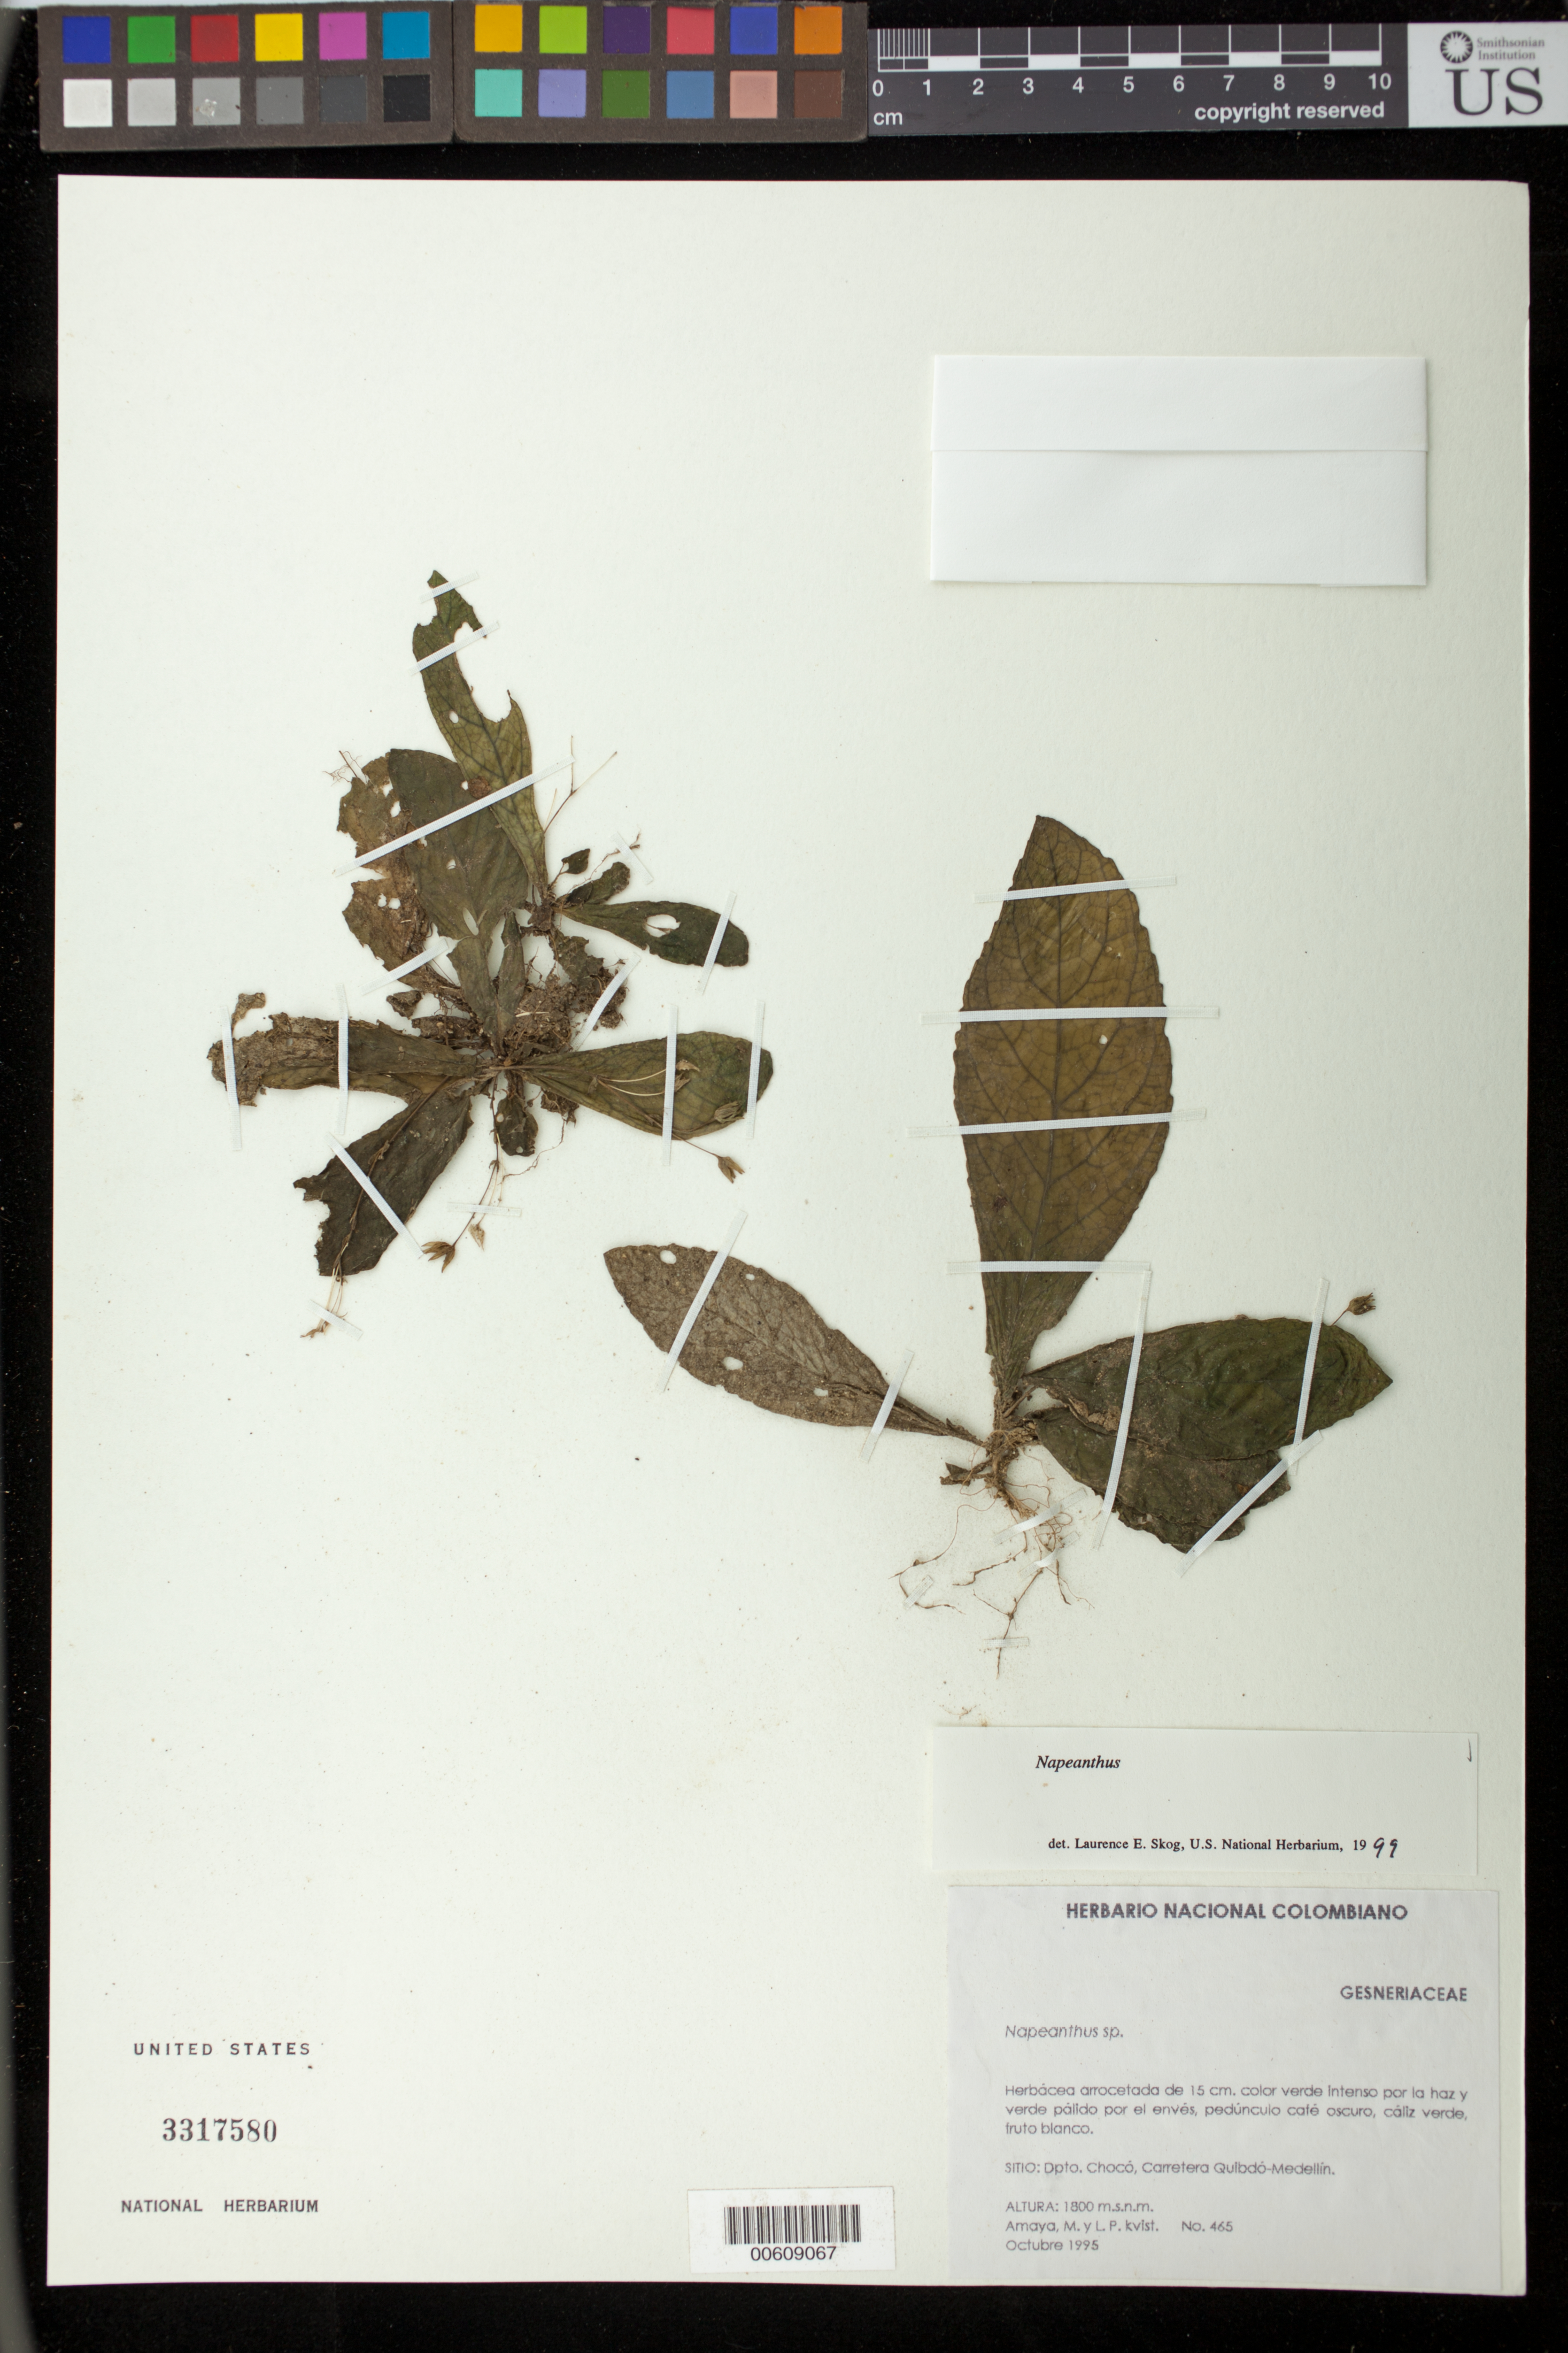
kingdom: Plantae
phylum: Tracheophyta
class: Magnoliopsida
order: Lamiales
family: Gesneriaceae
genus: Napeanthus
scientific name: Napeanthus sp.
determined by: Skog, Laurence E.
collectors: M. Amaya & L. P. Kvist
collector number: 465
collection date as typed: Oct 1995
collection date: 1995-10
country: Colombia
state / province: Chocó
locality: Carretera Quibdó - Medellín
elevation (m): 1800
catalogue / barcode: US 3317580